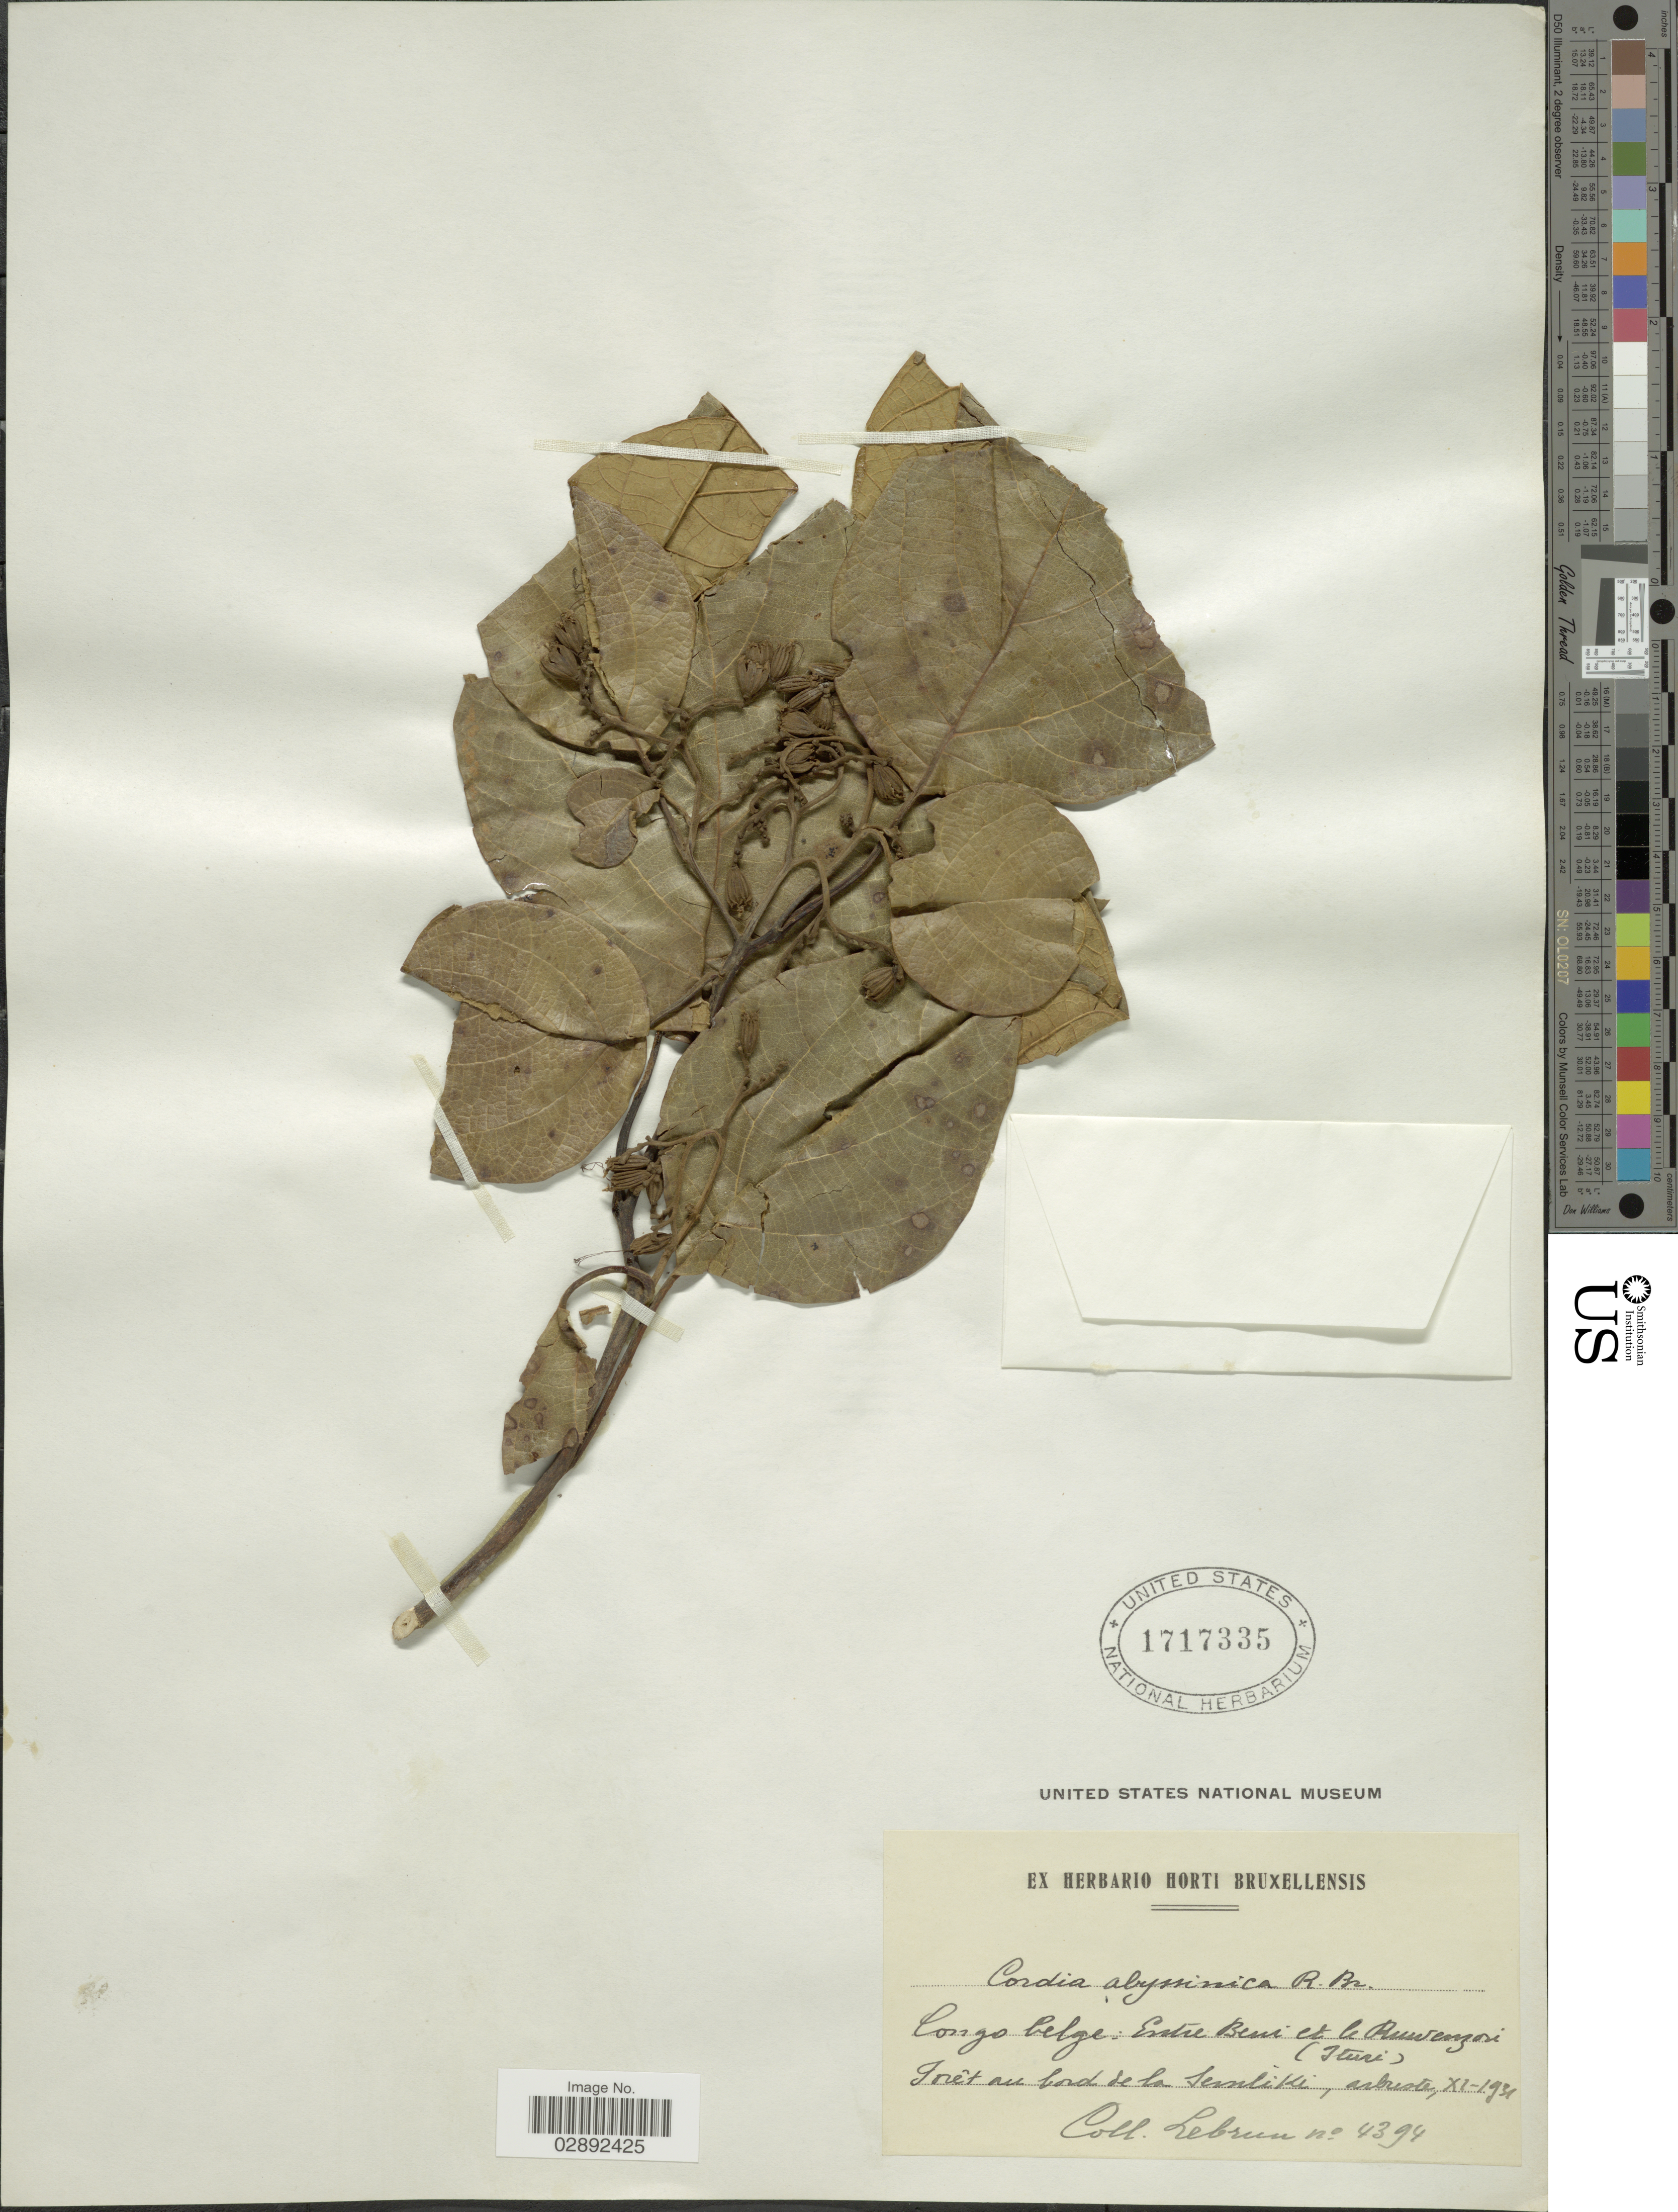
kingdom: Plantae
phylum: Tracheophyta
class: Magnoliopsida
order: Boraginales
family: Cordiaceae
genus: Cordia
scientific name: Cordia africana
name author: Lam.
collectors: J.A. Lebrun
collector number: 4394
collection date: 1931-11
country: Congo, Democratic Republic of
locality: Congo Belge: Entre Beni et le Ruwenzori (Ituri). Forêt au bord de la Semliki.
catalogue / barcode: US 1717335